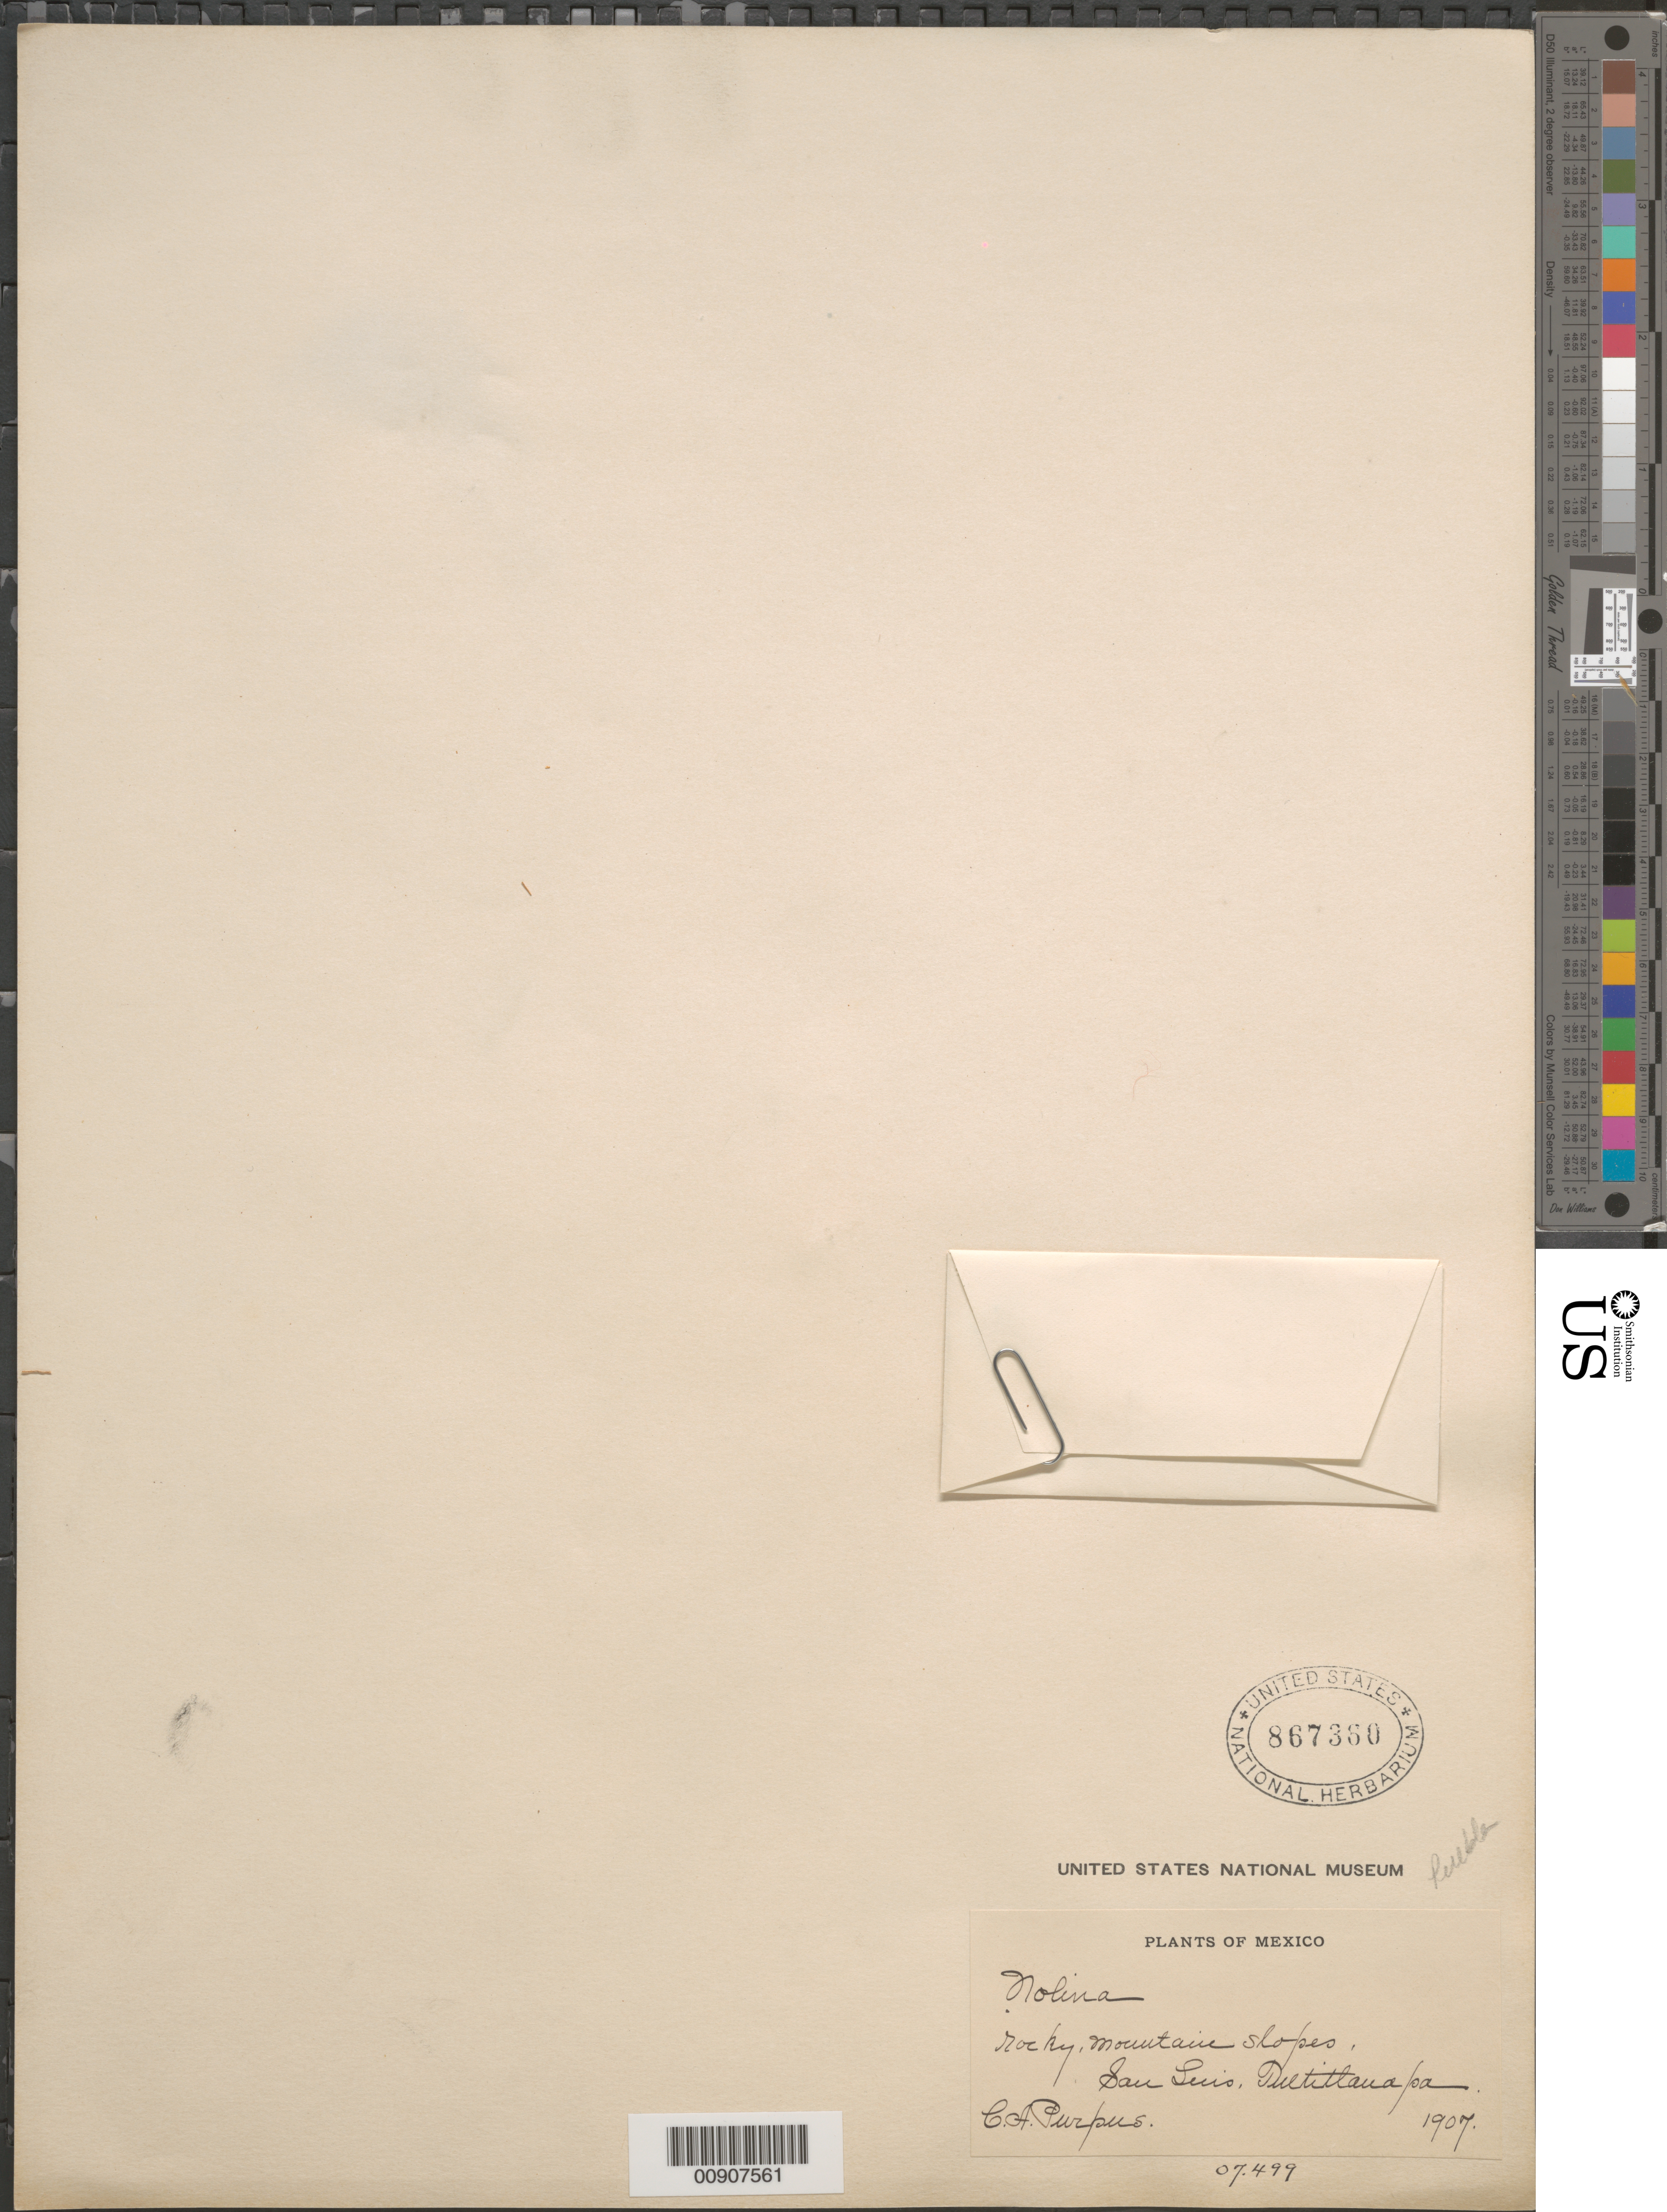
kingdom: Plantae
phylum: Tracheophyta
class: Liliopsida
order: Asparagales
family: Asparagaceae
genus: Nolina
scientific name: Nolina sp.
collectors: C. A. Purpus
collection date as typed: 1907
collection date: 1907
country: Mexico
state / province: Puebla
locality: San Luis Tultitlanapa.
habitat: Rocky mountain slopes.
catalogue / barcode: US 867360